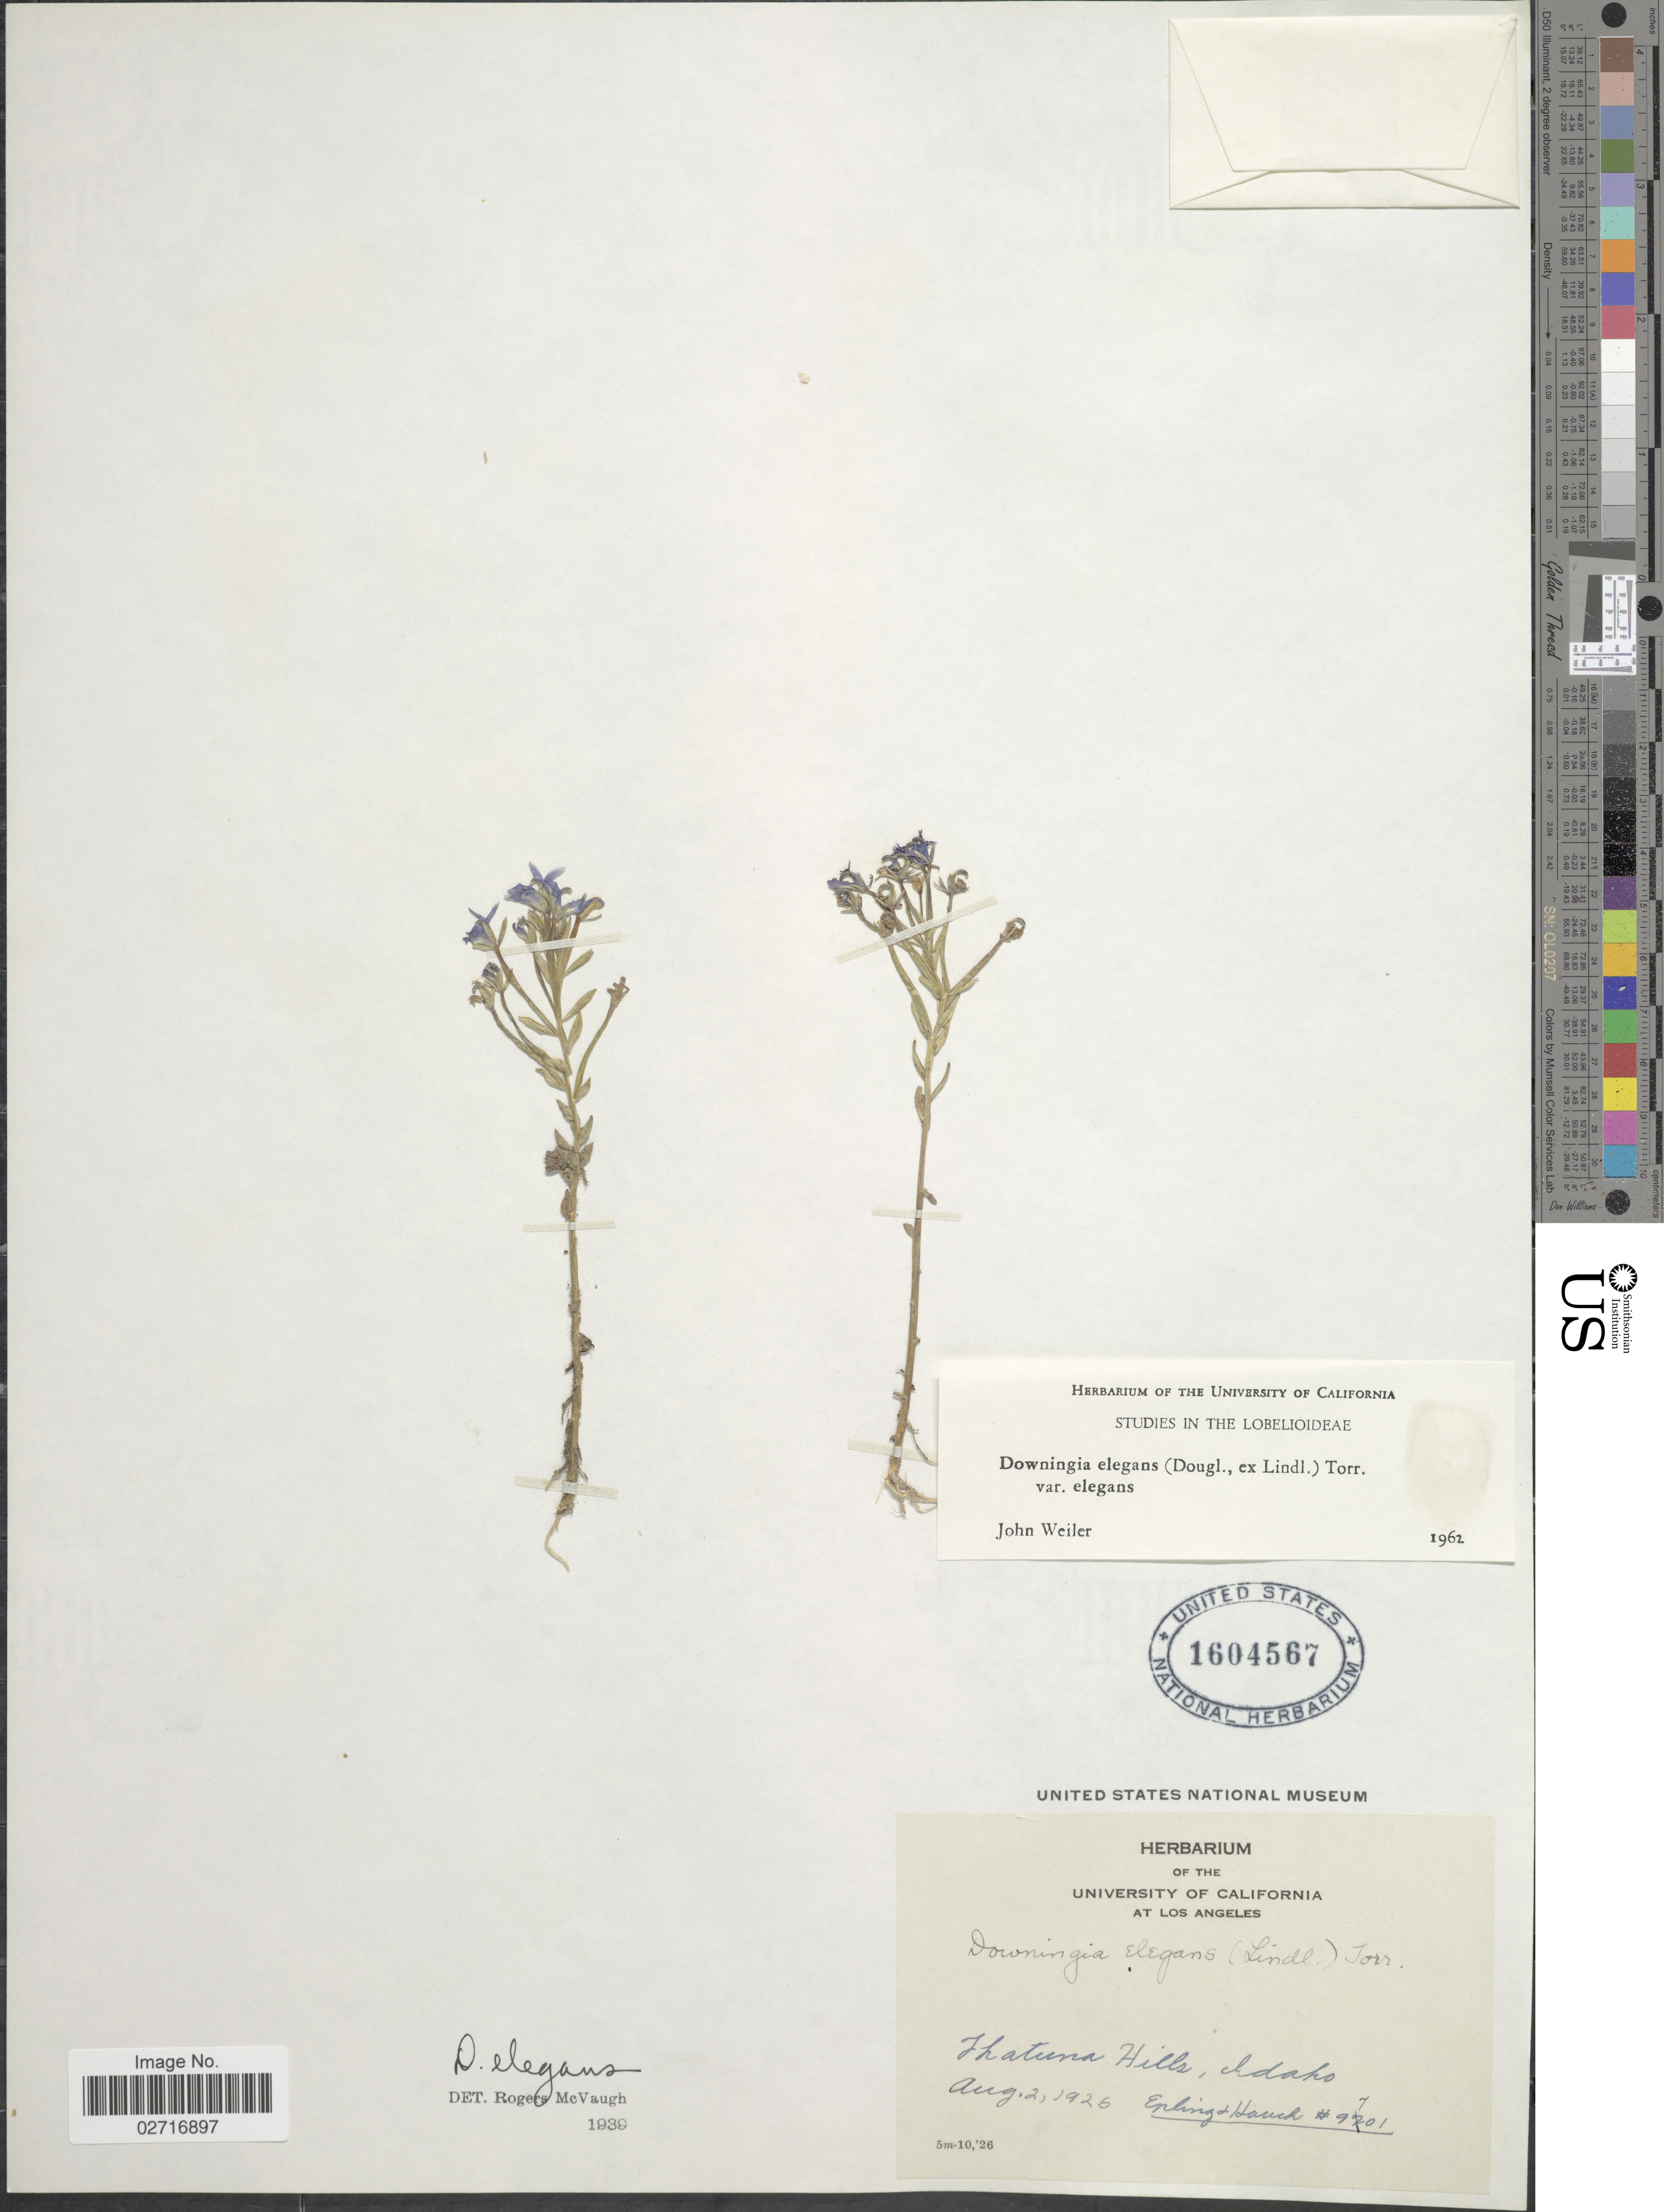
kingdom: Plantae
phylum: Tracheophyta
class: Magnoliopsida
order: Asterales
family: Campanulaceae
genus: Downingia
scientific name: Downingia elegans var. elegans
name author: (Douglas ex Lindl.) Torr. ex A. Gray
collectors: -- Epling & -. Hauch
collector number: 9701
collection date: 1926-08-02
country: United States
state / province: Idaho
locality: Ihatuna Hills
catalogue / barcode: US 1604567